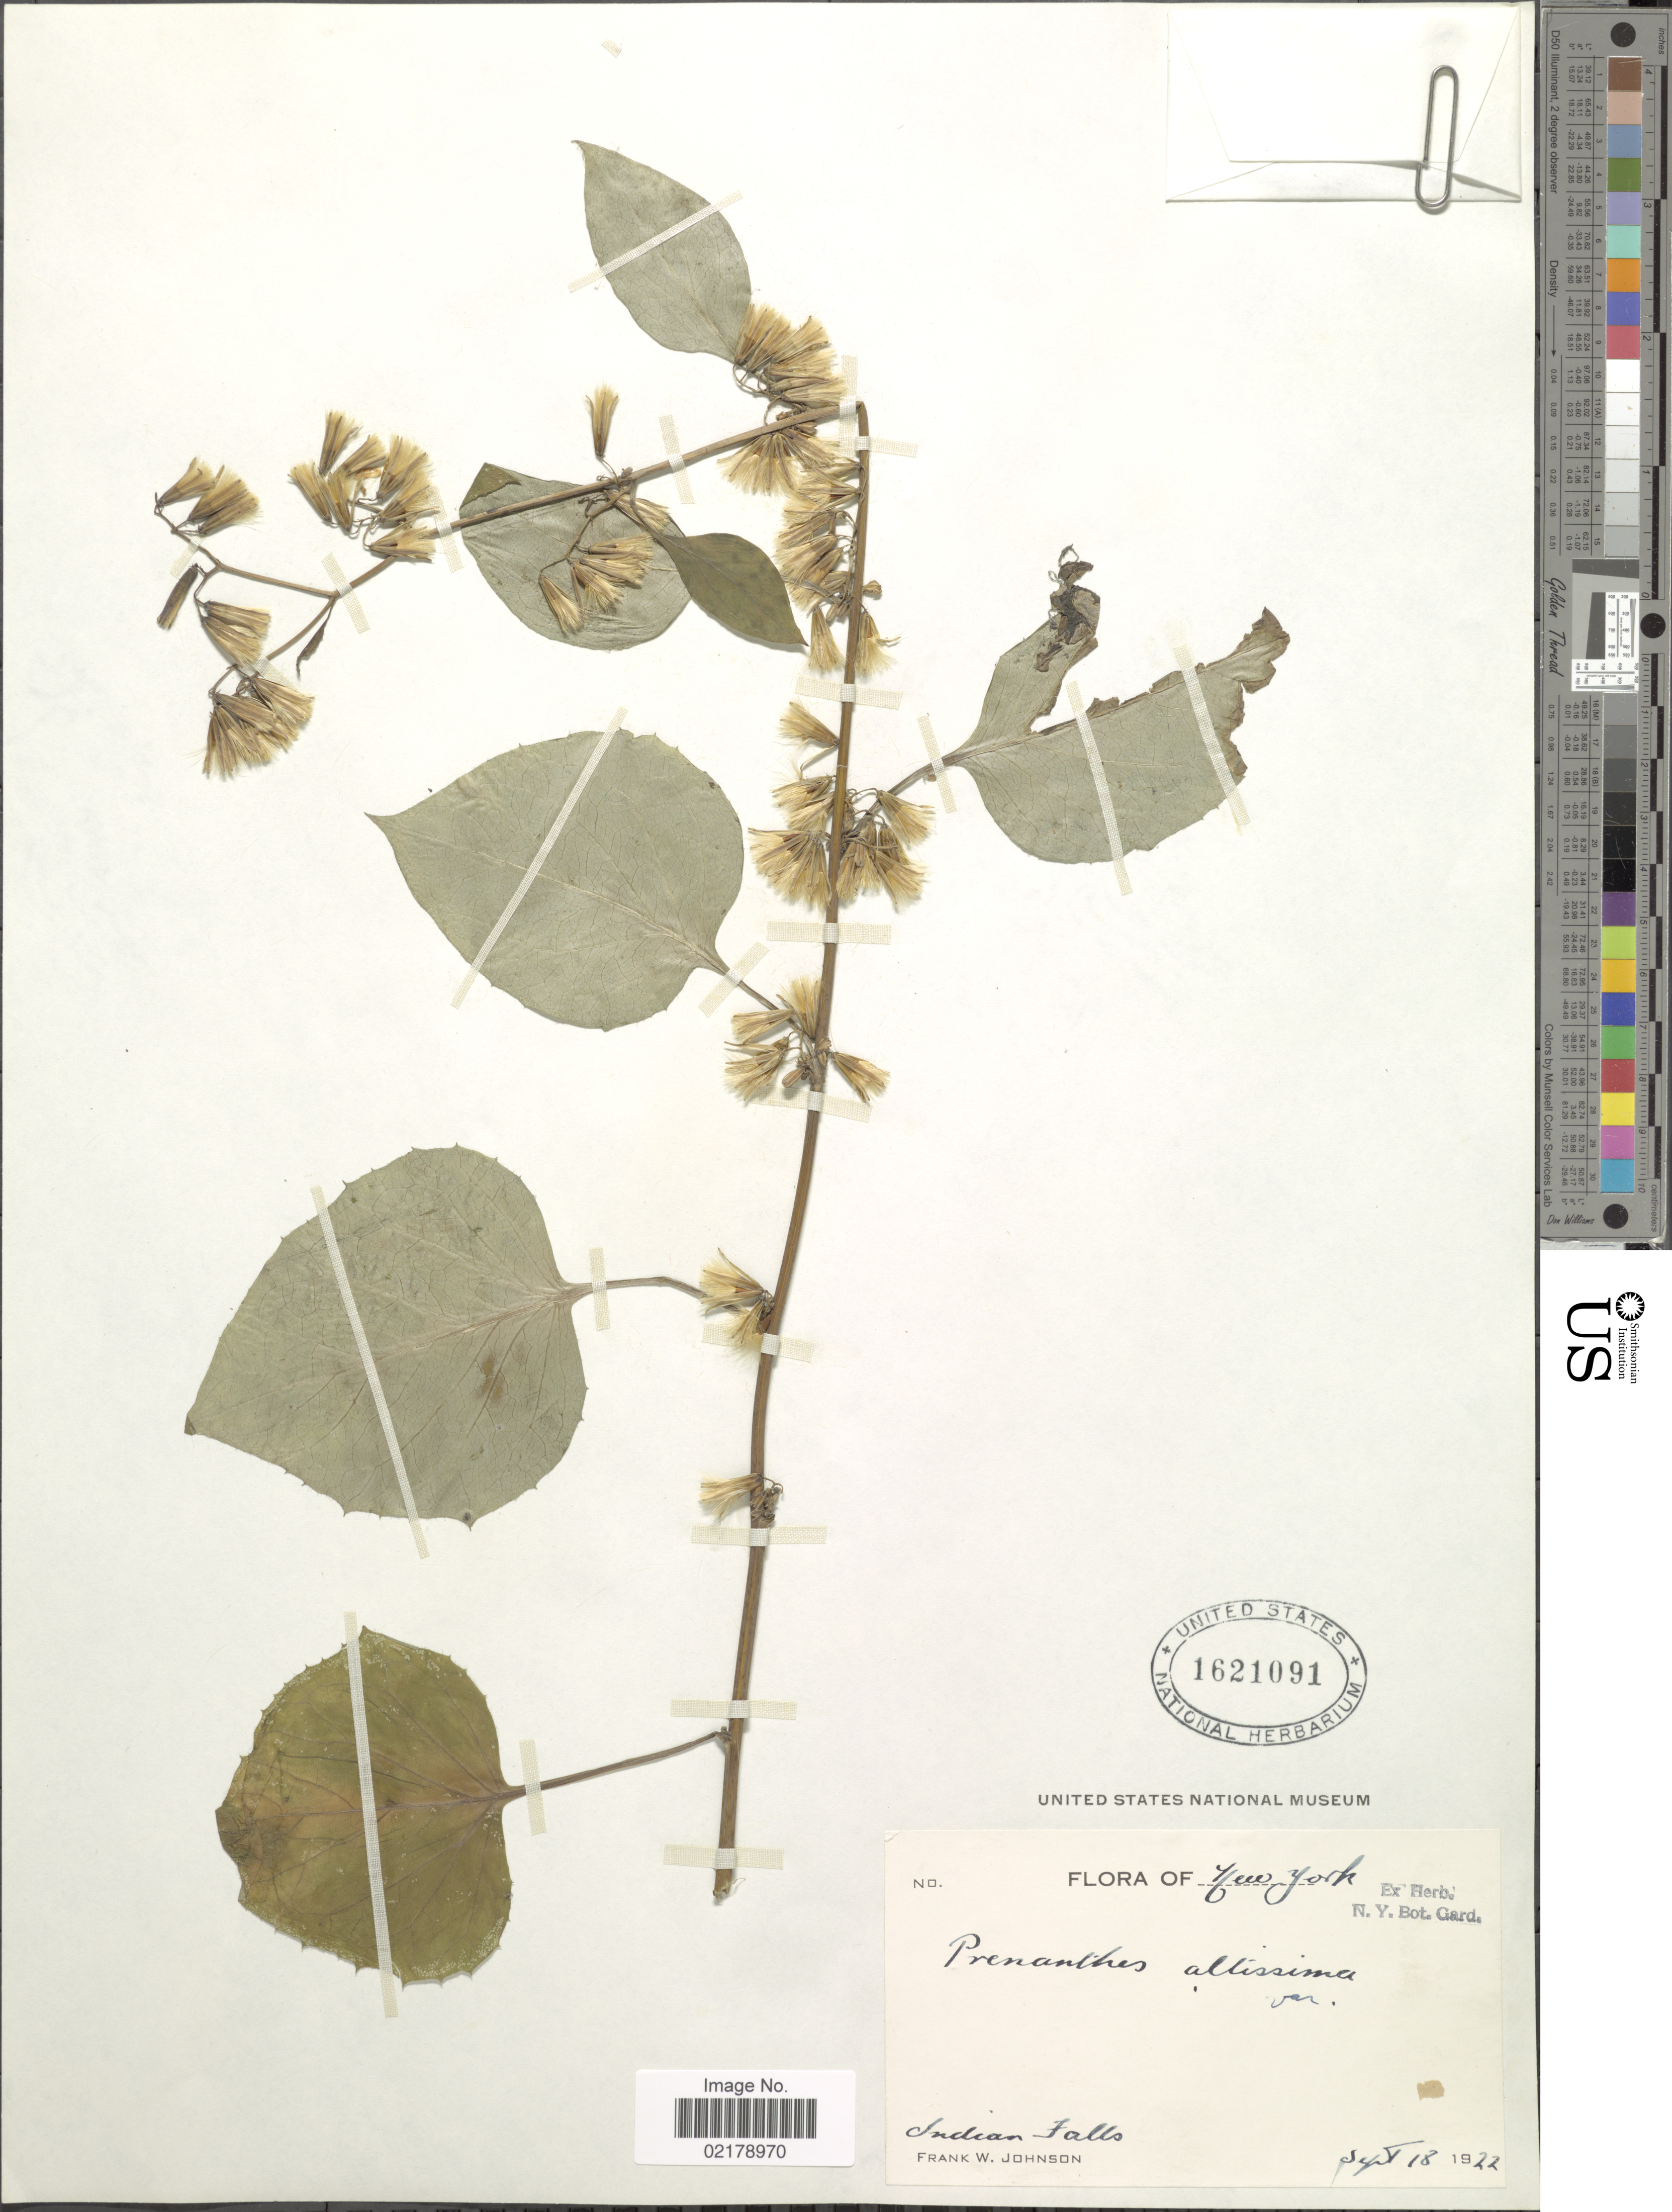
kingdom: Plantae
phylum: Tracheophyta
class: Magnoliopsida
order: Asterales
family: Asteraceae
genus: Nabalus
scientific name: Nabalus altissimus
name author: (L.) Hook.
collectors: F. W. Johnson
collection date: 1922-09-18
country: United States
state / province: New York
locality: Indian Falls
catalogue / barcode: US 1621091